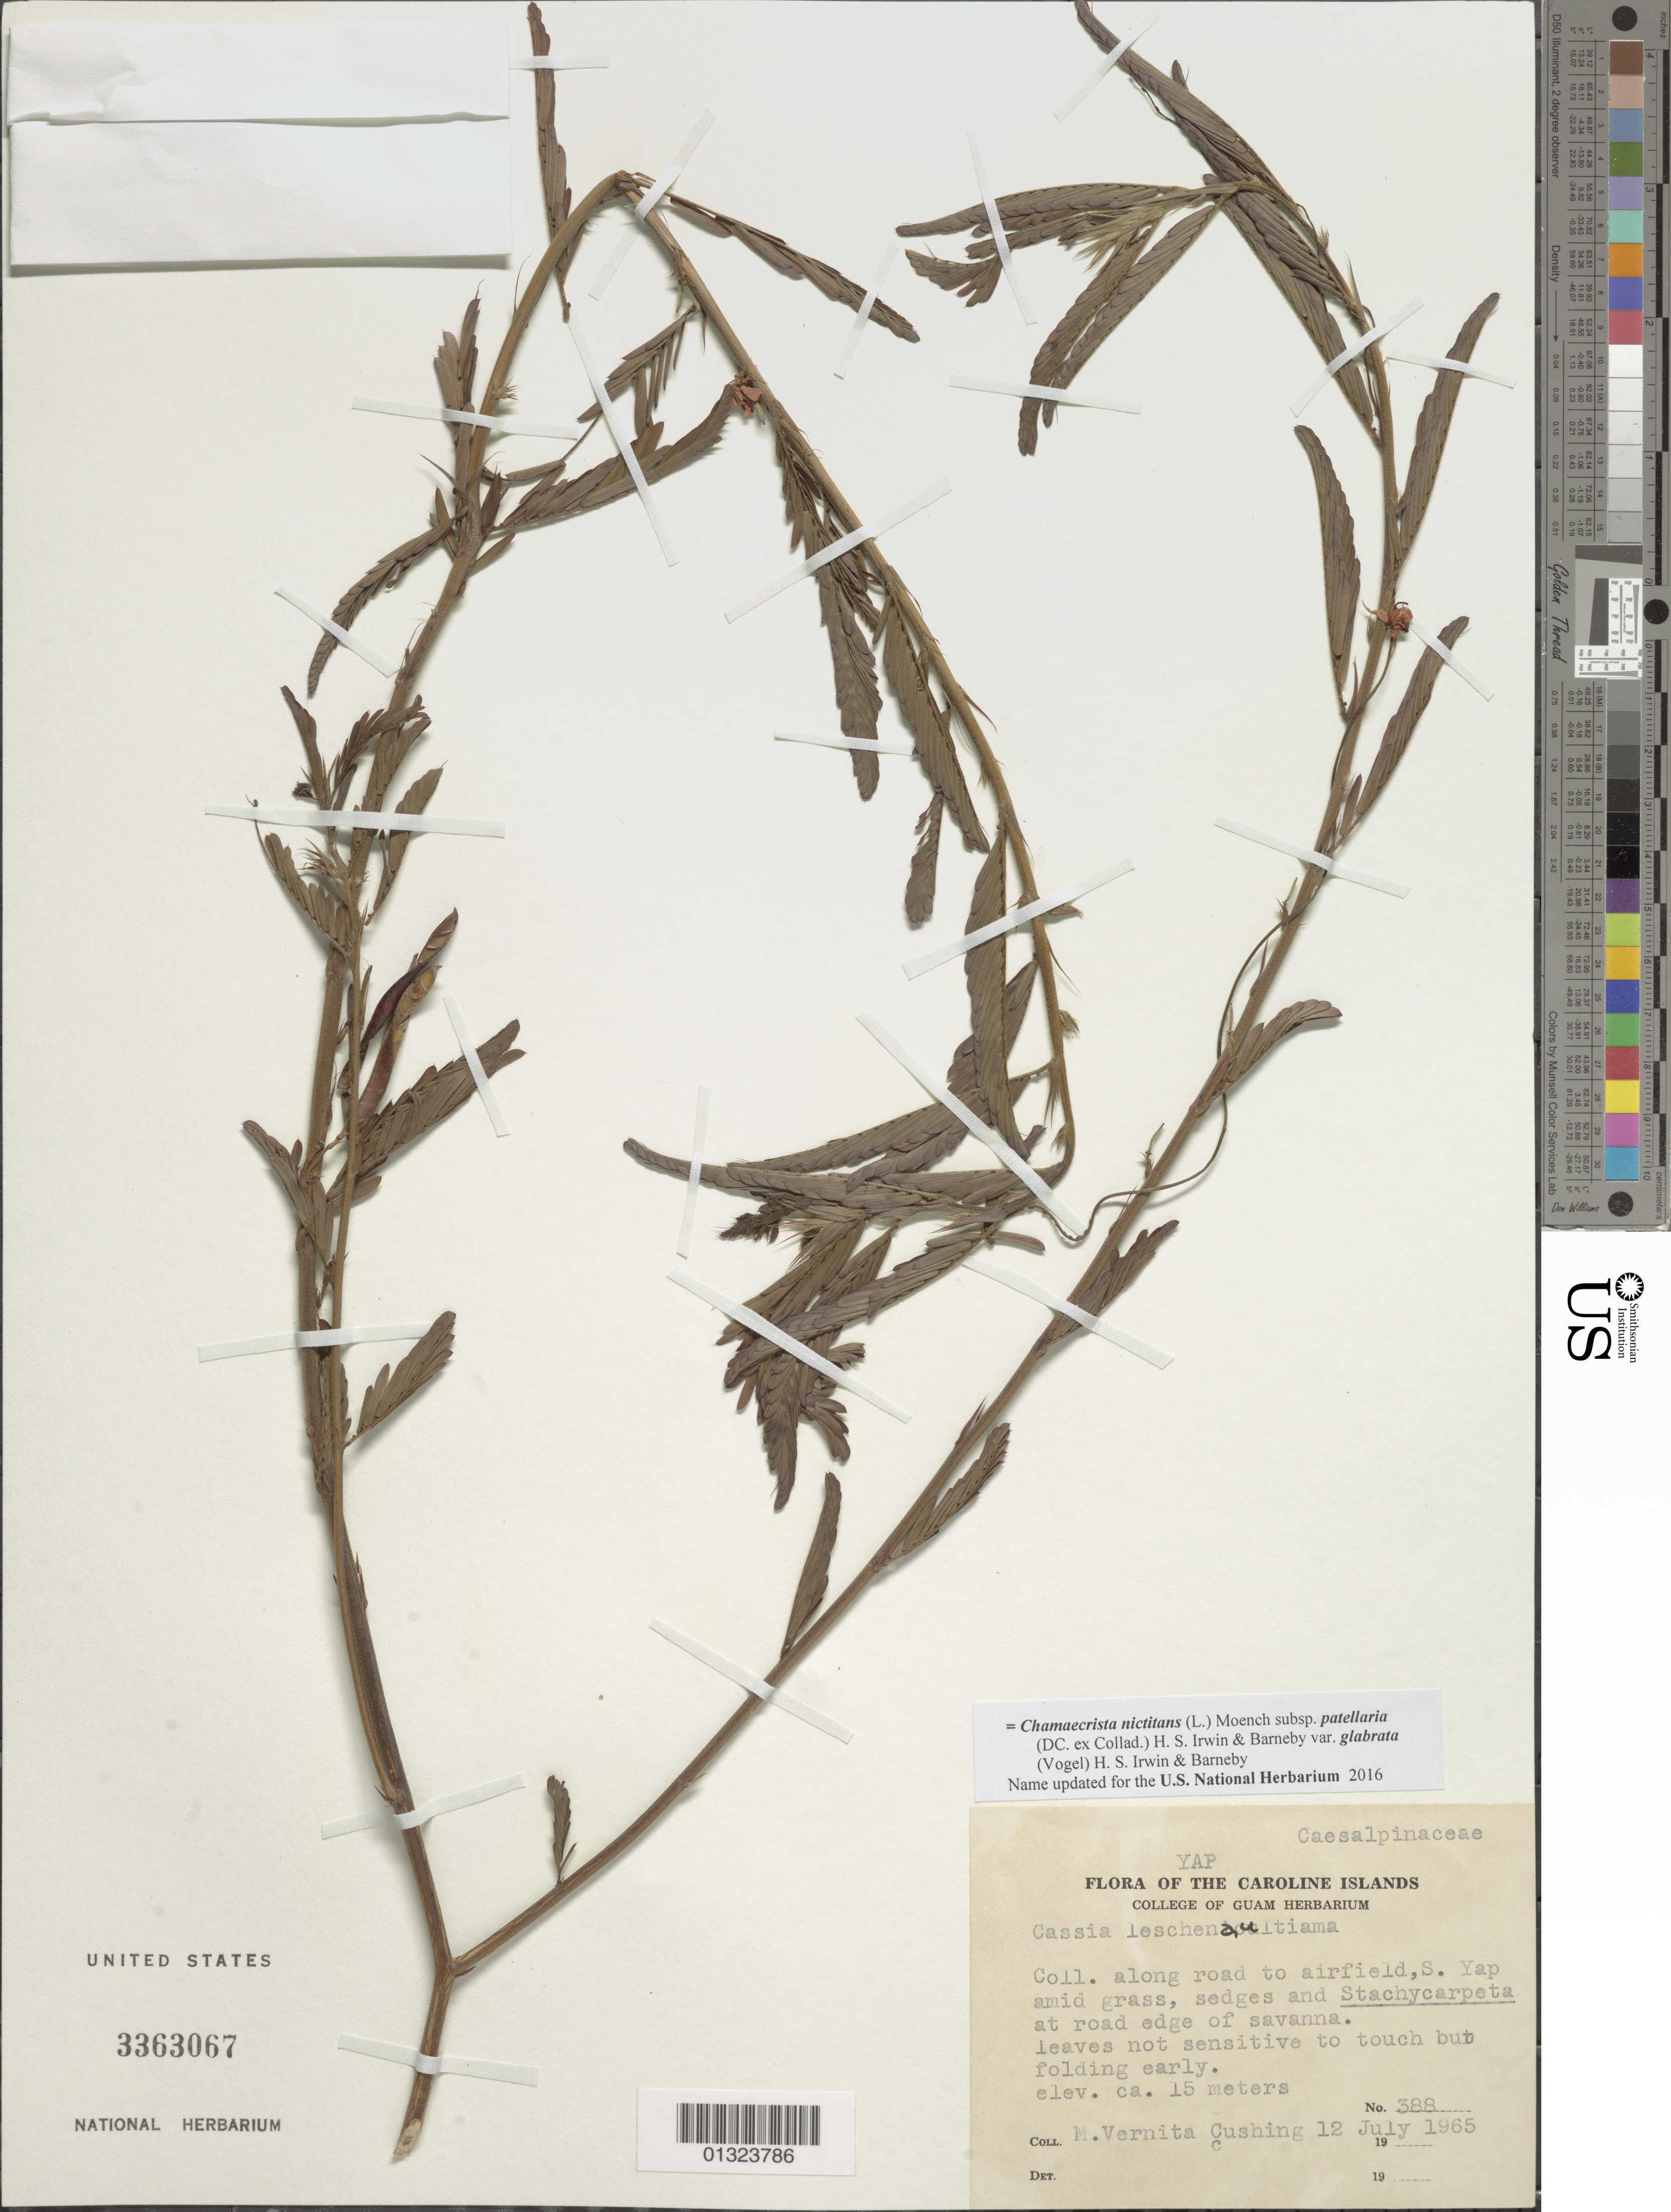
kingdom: Plantae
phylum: Tracheophyta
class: Magnoliopsida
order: Fabales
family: Fabaceae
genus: Chamaecrista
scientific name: Chamaecrista nictitans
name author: (L.) Moench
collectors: M. V. Cushing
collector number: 388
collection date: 1965-07-12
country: Micronesia, Federated States of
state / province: Yap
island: Yap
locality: along road to airfield, S. Yap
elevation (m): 15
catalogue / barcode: US 3363067